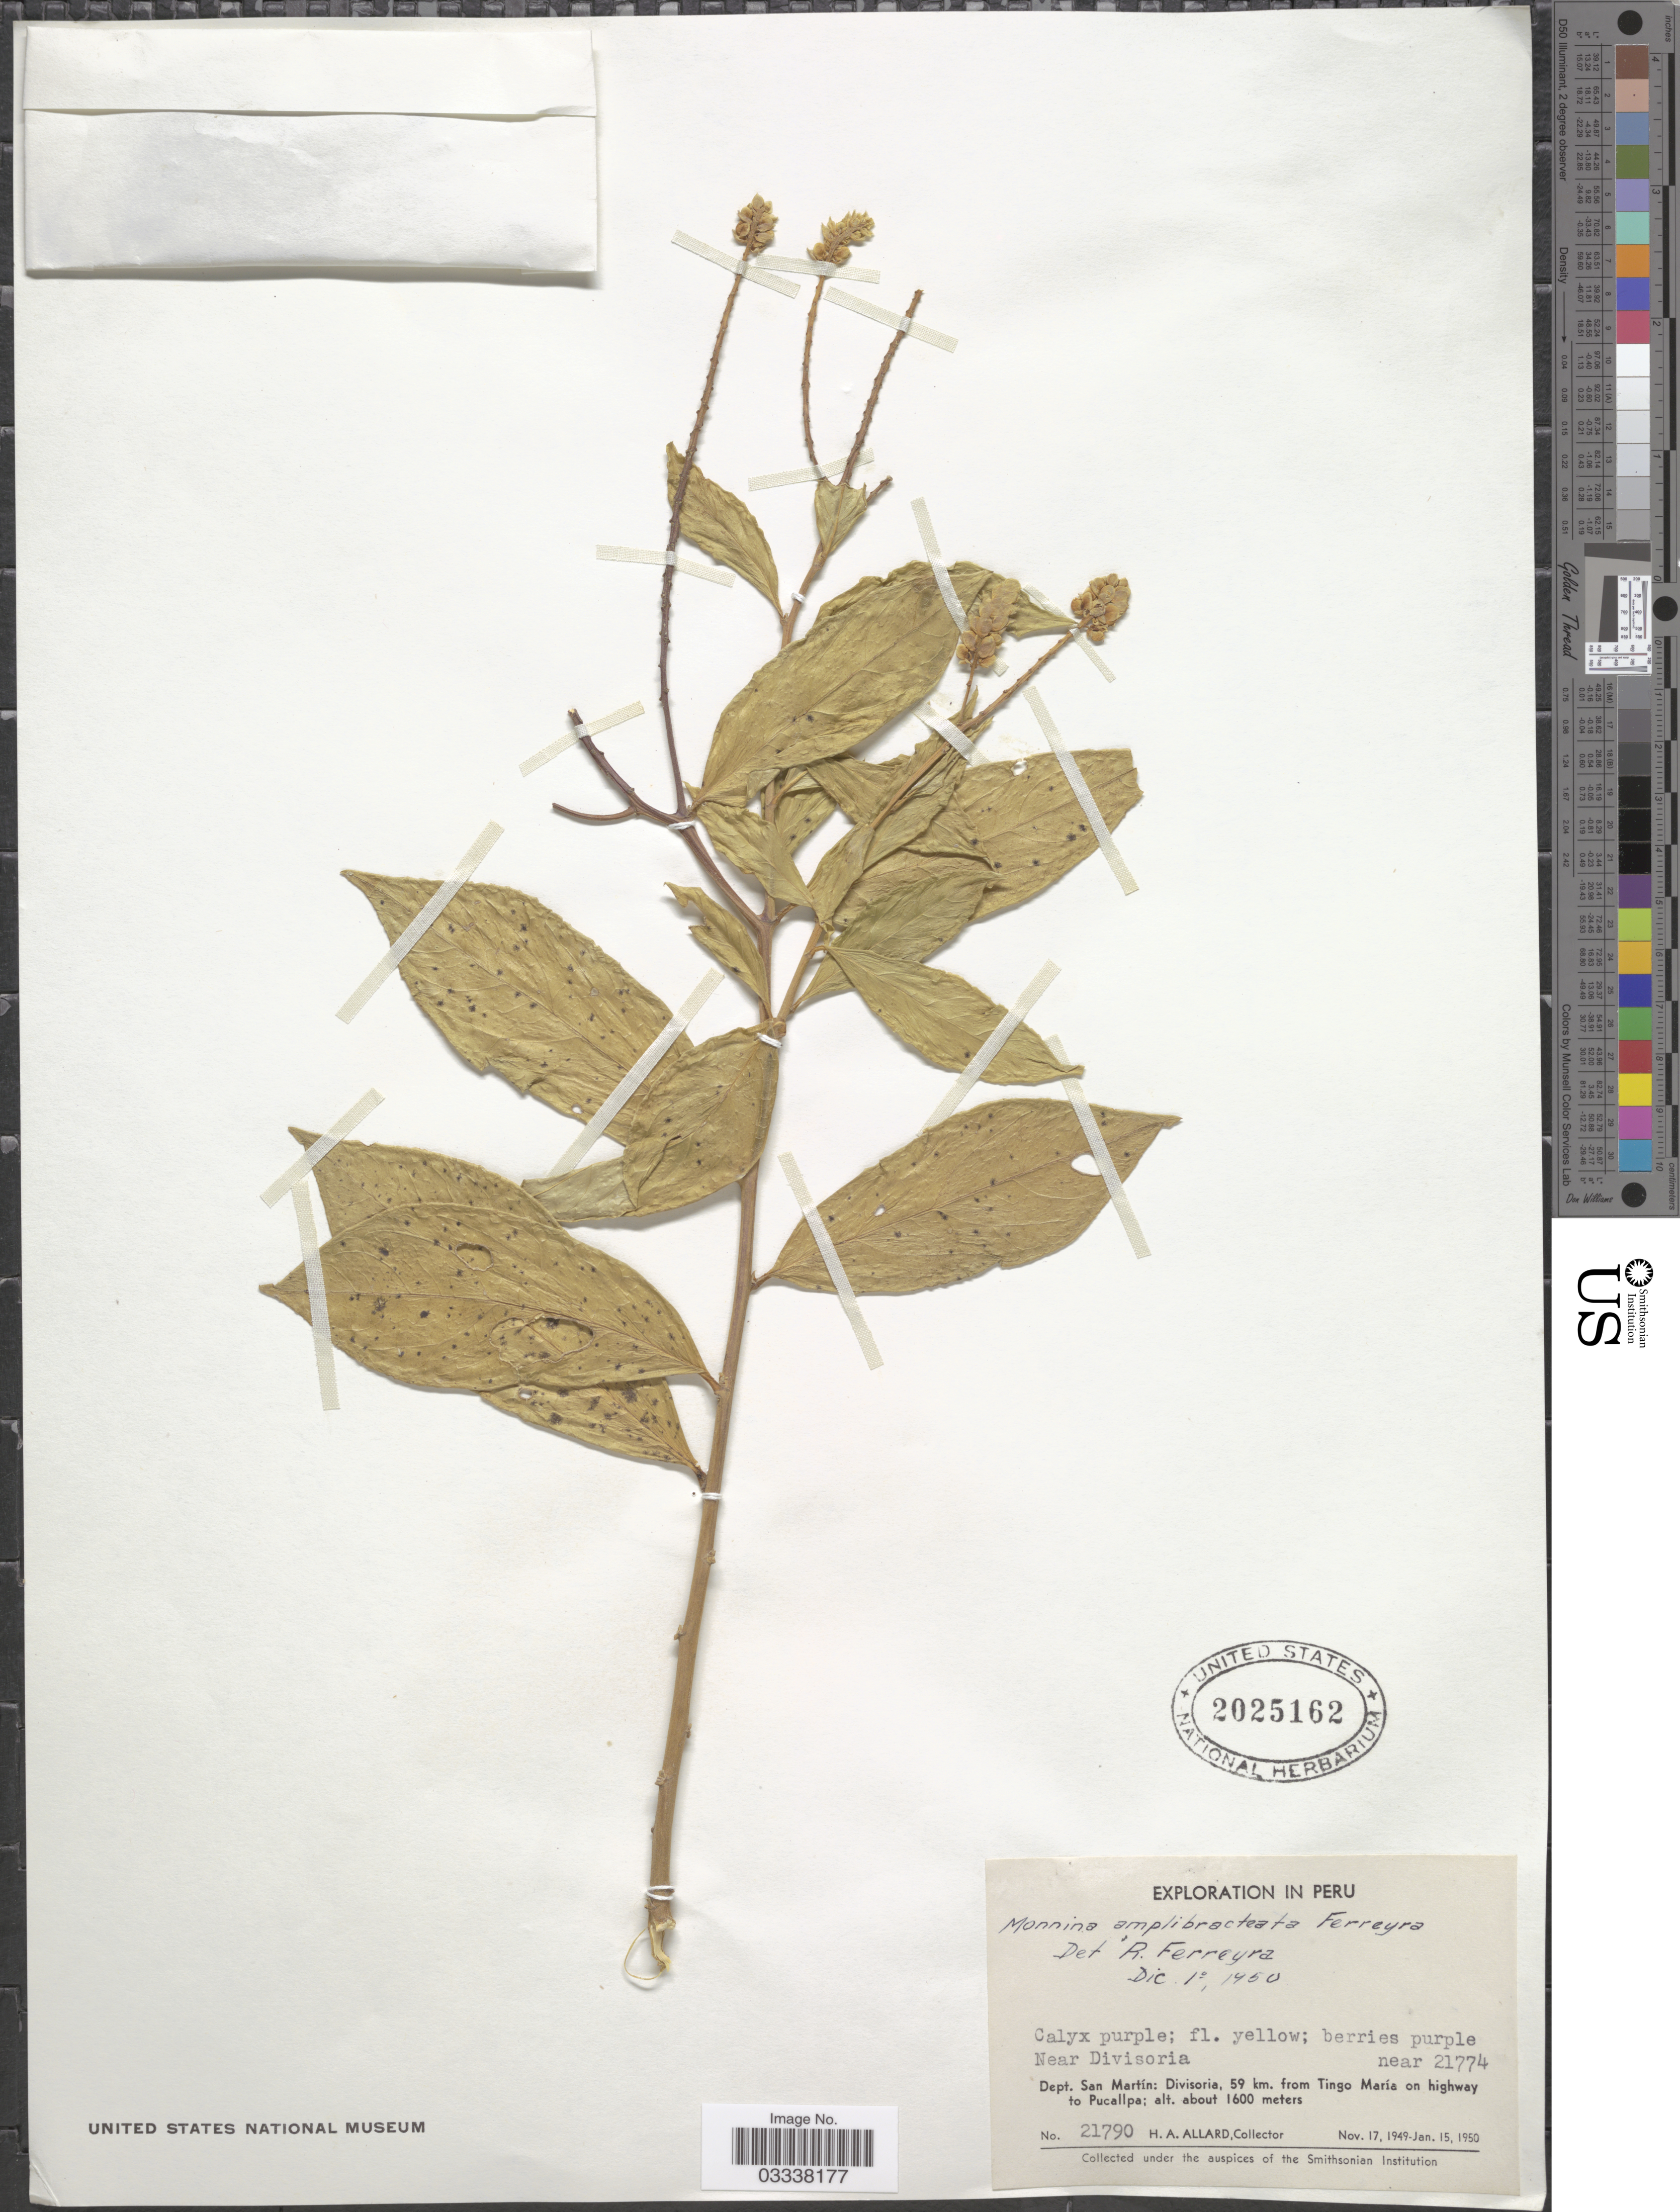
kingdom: Plantae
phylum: Tracheophyta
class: Magnoliopsida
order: Fabales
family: Polygalaceae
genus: Monnina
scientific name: Monnina amplibracteata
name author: Ferreyra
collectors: H. A. Allard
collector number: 21790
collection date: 1949-11-17/1950-01-15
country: Peru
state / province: San Martín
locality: Near Divisoria near 21774. Dept. San Martín: Divisoria, 59 km. from Tingo María on highway to Pucallpa.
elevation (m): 1600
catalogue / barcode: US 2025162